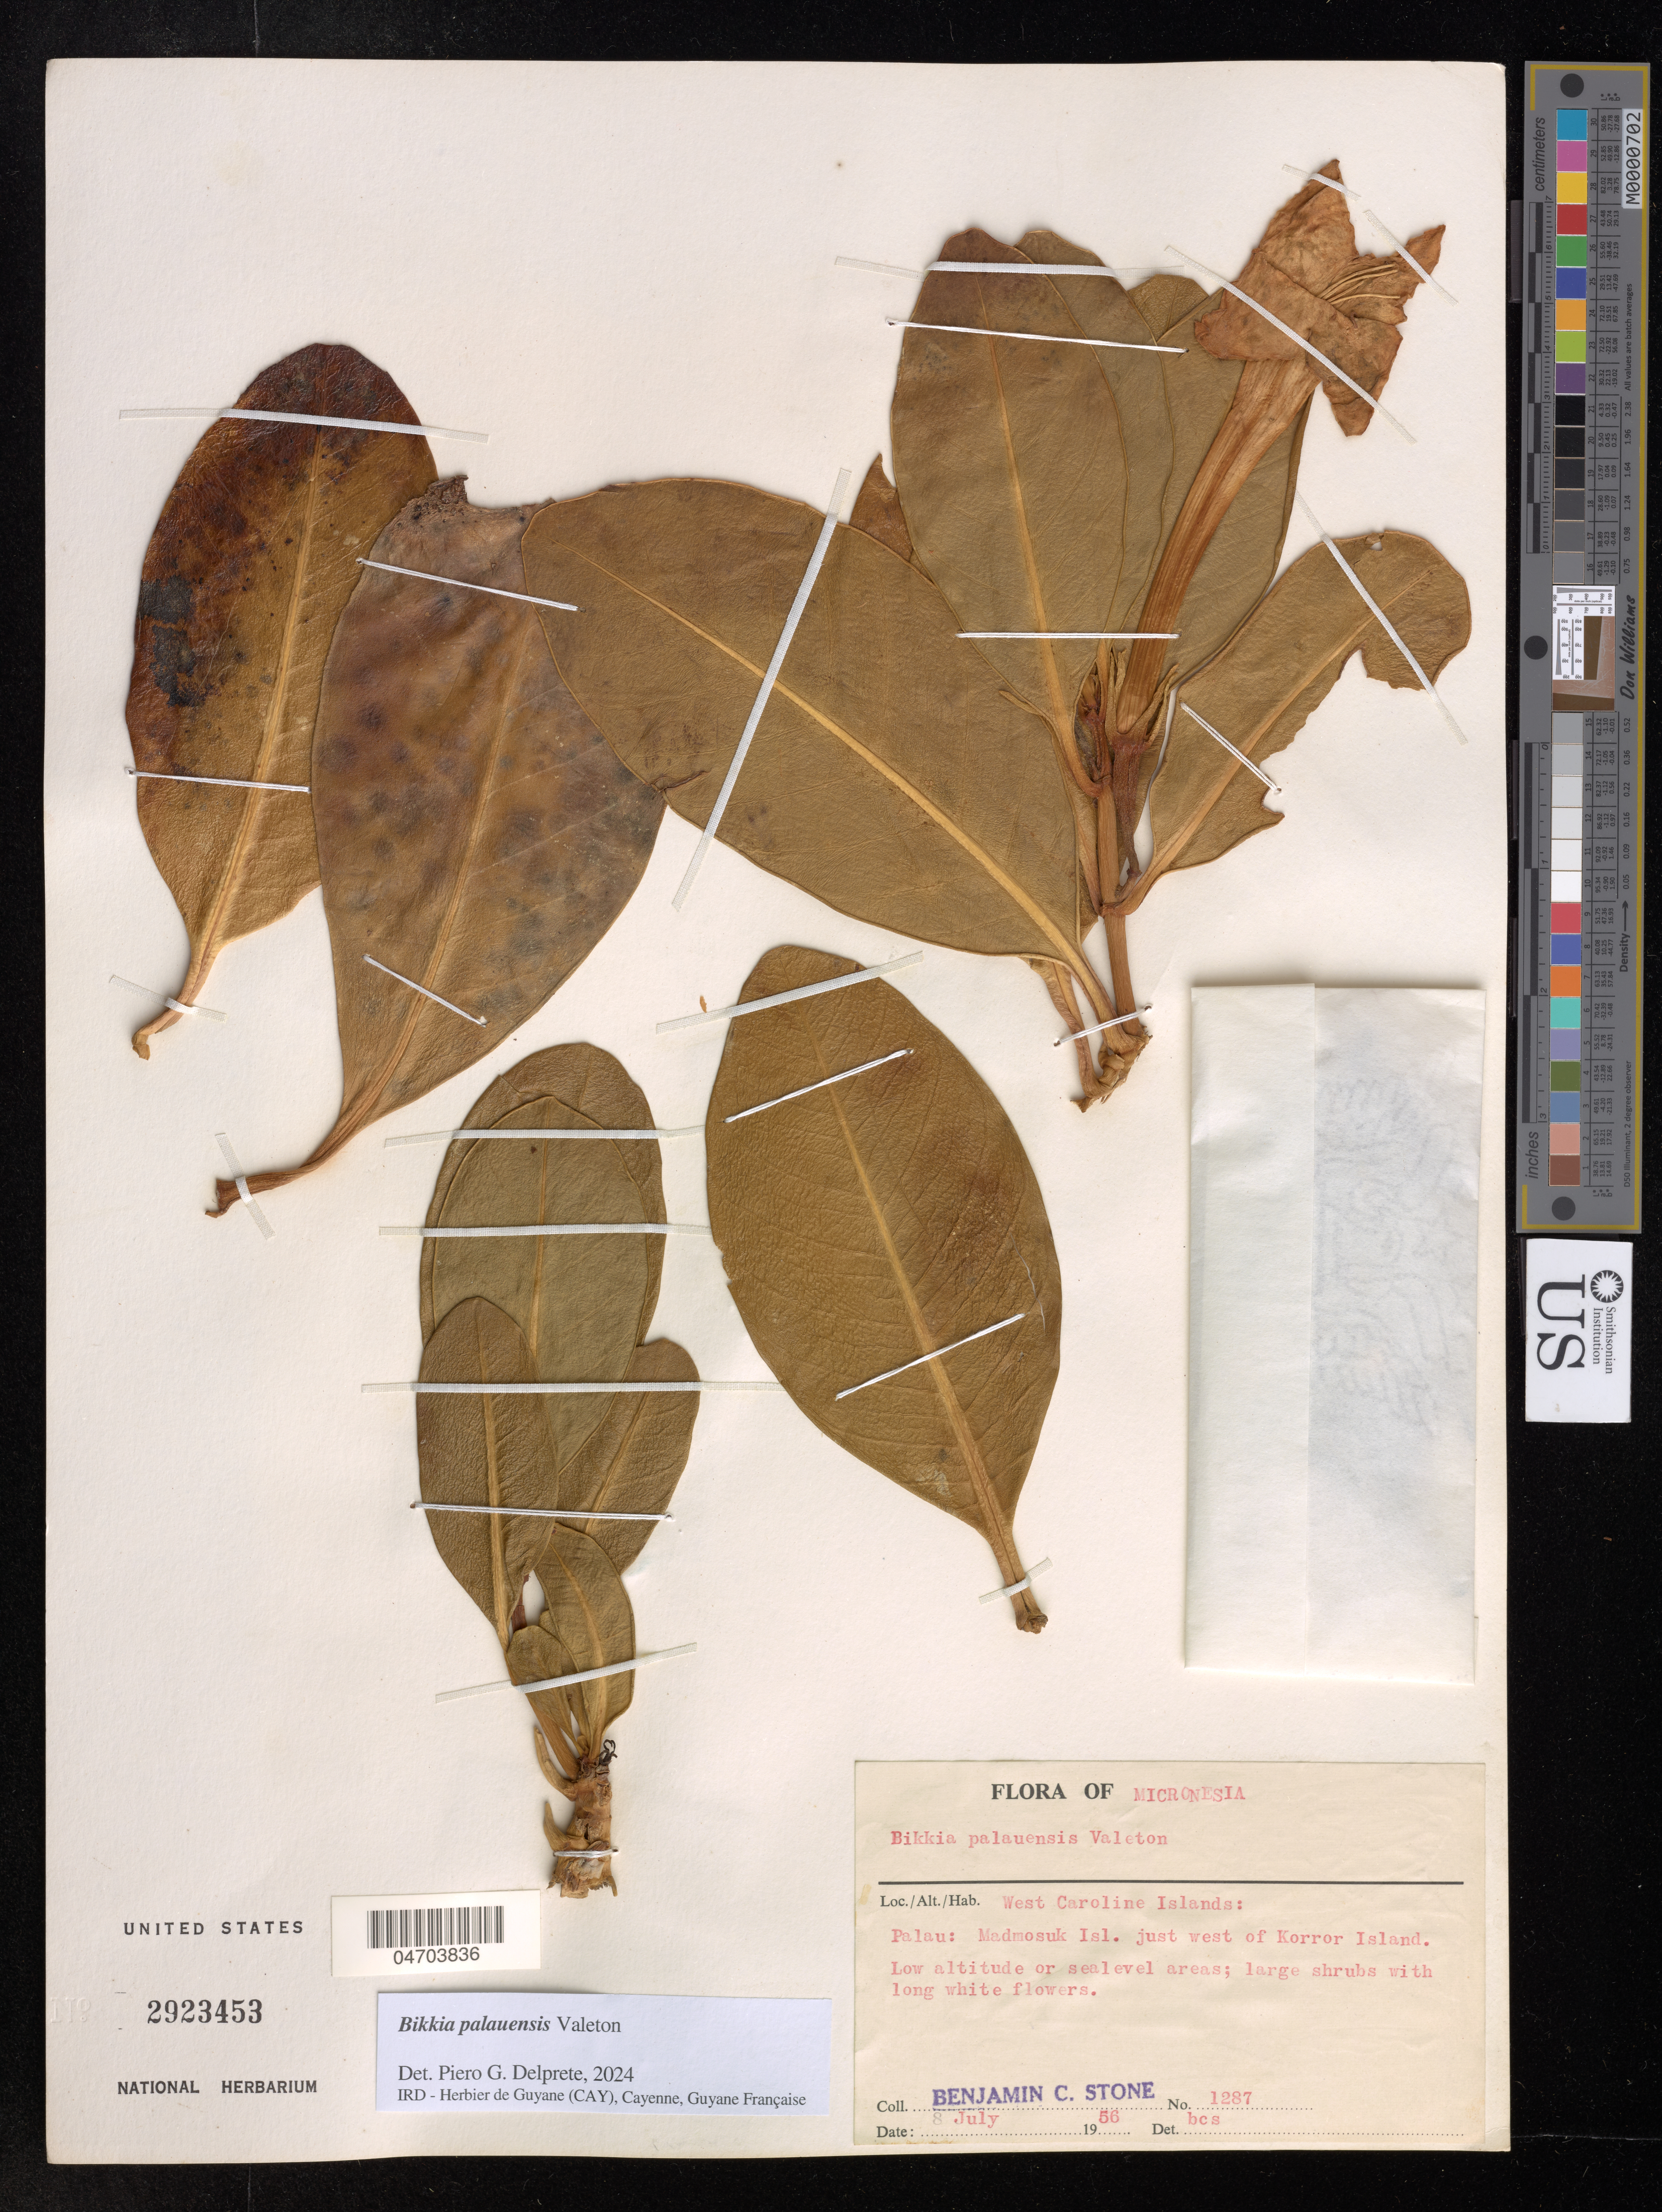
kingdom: Plantae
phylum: Tracheophyta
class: Magnoliopsida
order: Gentianales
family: Rubiaceae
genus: Bikkia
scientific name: Bikkia palauensis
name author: Valeton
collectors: B. C. Stone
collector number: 1287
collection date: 1956-07-08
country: Belau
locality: Micronesia, West Caroline Islands, Madmosuk Isl. just west of Korror Island.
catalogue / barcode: US 2923453